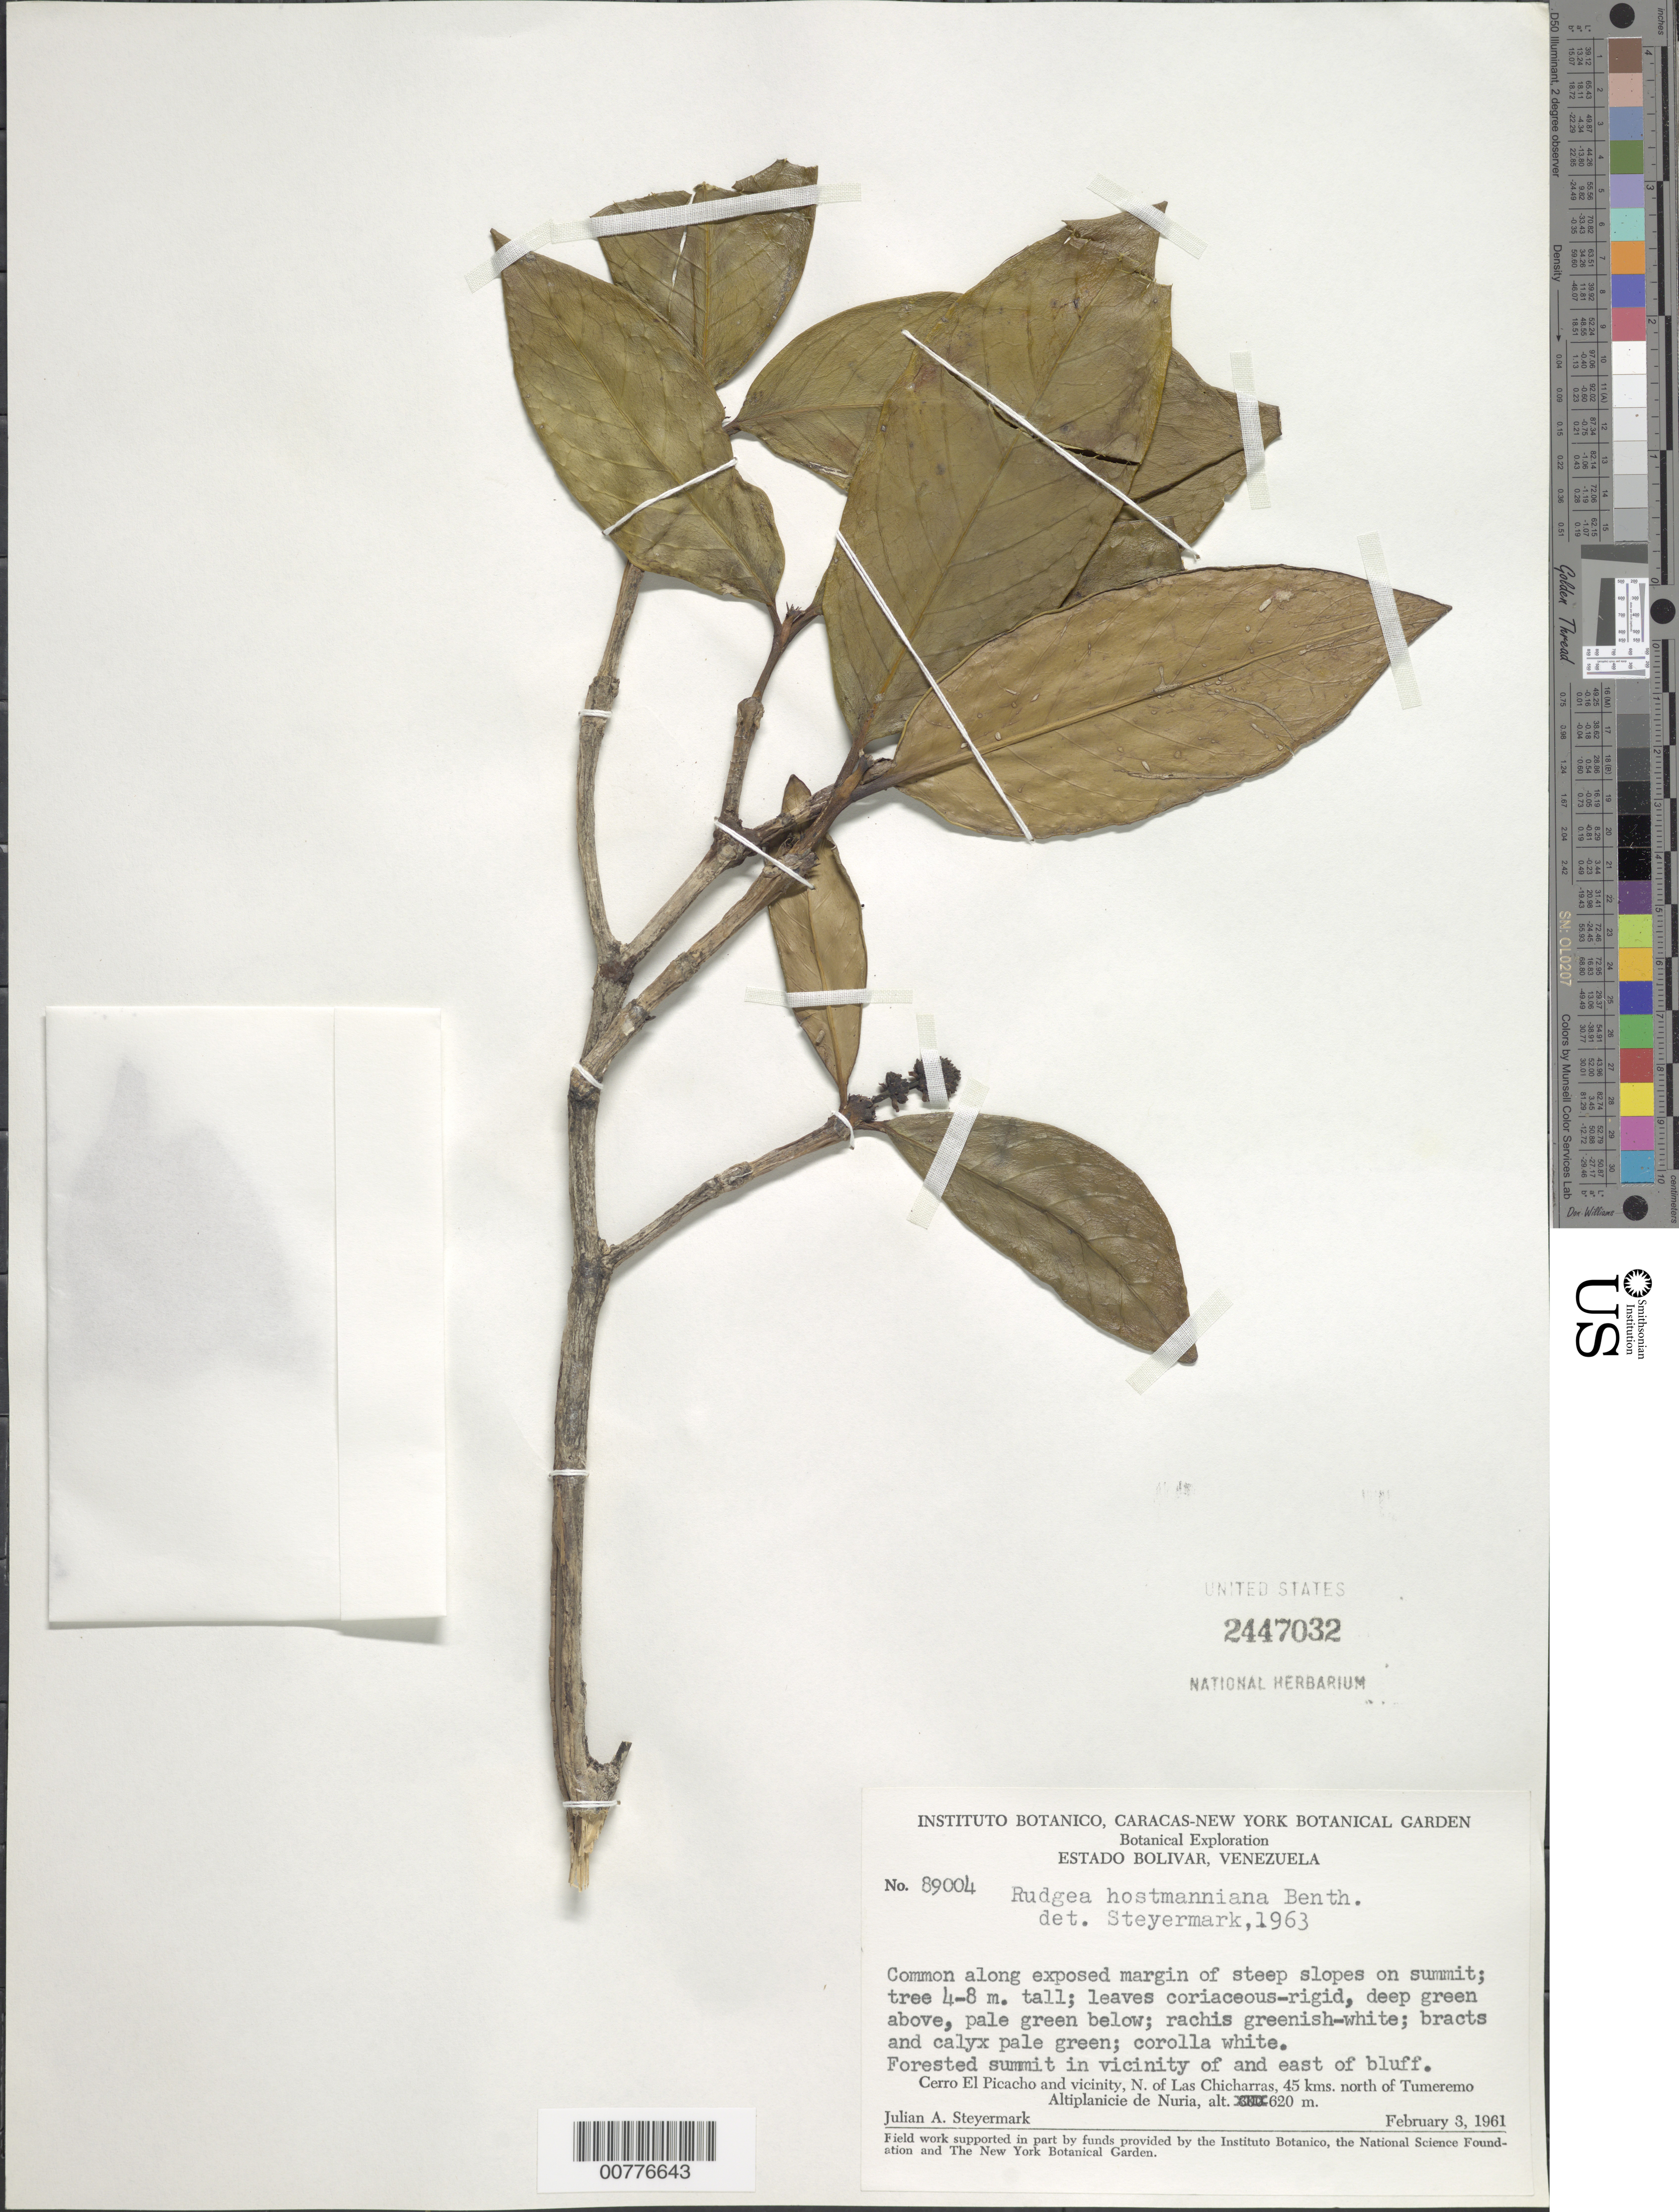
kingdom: Plantae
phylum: Tracheophyta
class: Magnoliopsida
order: Gentianales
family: Rubiaceae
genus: Rudgea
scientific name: Rudgea hostmanniana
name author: Benth.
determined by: Steyermark, Julian A., (VEN)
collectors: J. Steyermark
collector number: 89004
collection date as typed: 3-Feb-61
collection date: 1961-02-03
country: Venezuela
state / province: Bolívar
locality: Cerro El Picacho, N of Las Chicharras, 45 km N of Tumeremo, Altiplanicie de Nuria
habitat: Forested summit in vic of and east of bluff; along exposed margin of steep slopes on summit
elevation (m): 620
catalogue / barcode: US 2447032